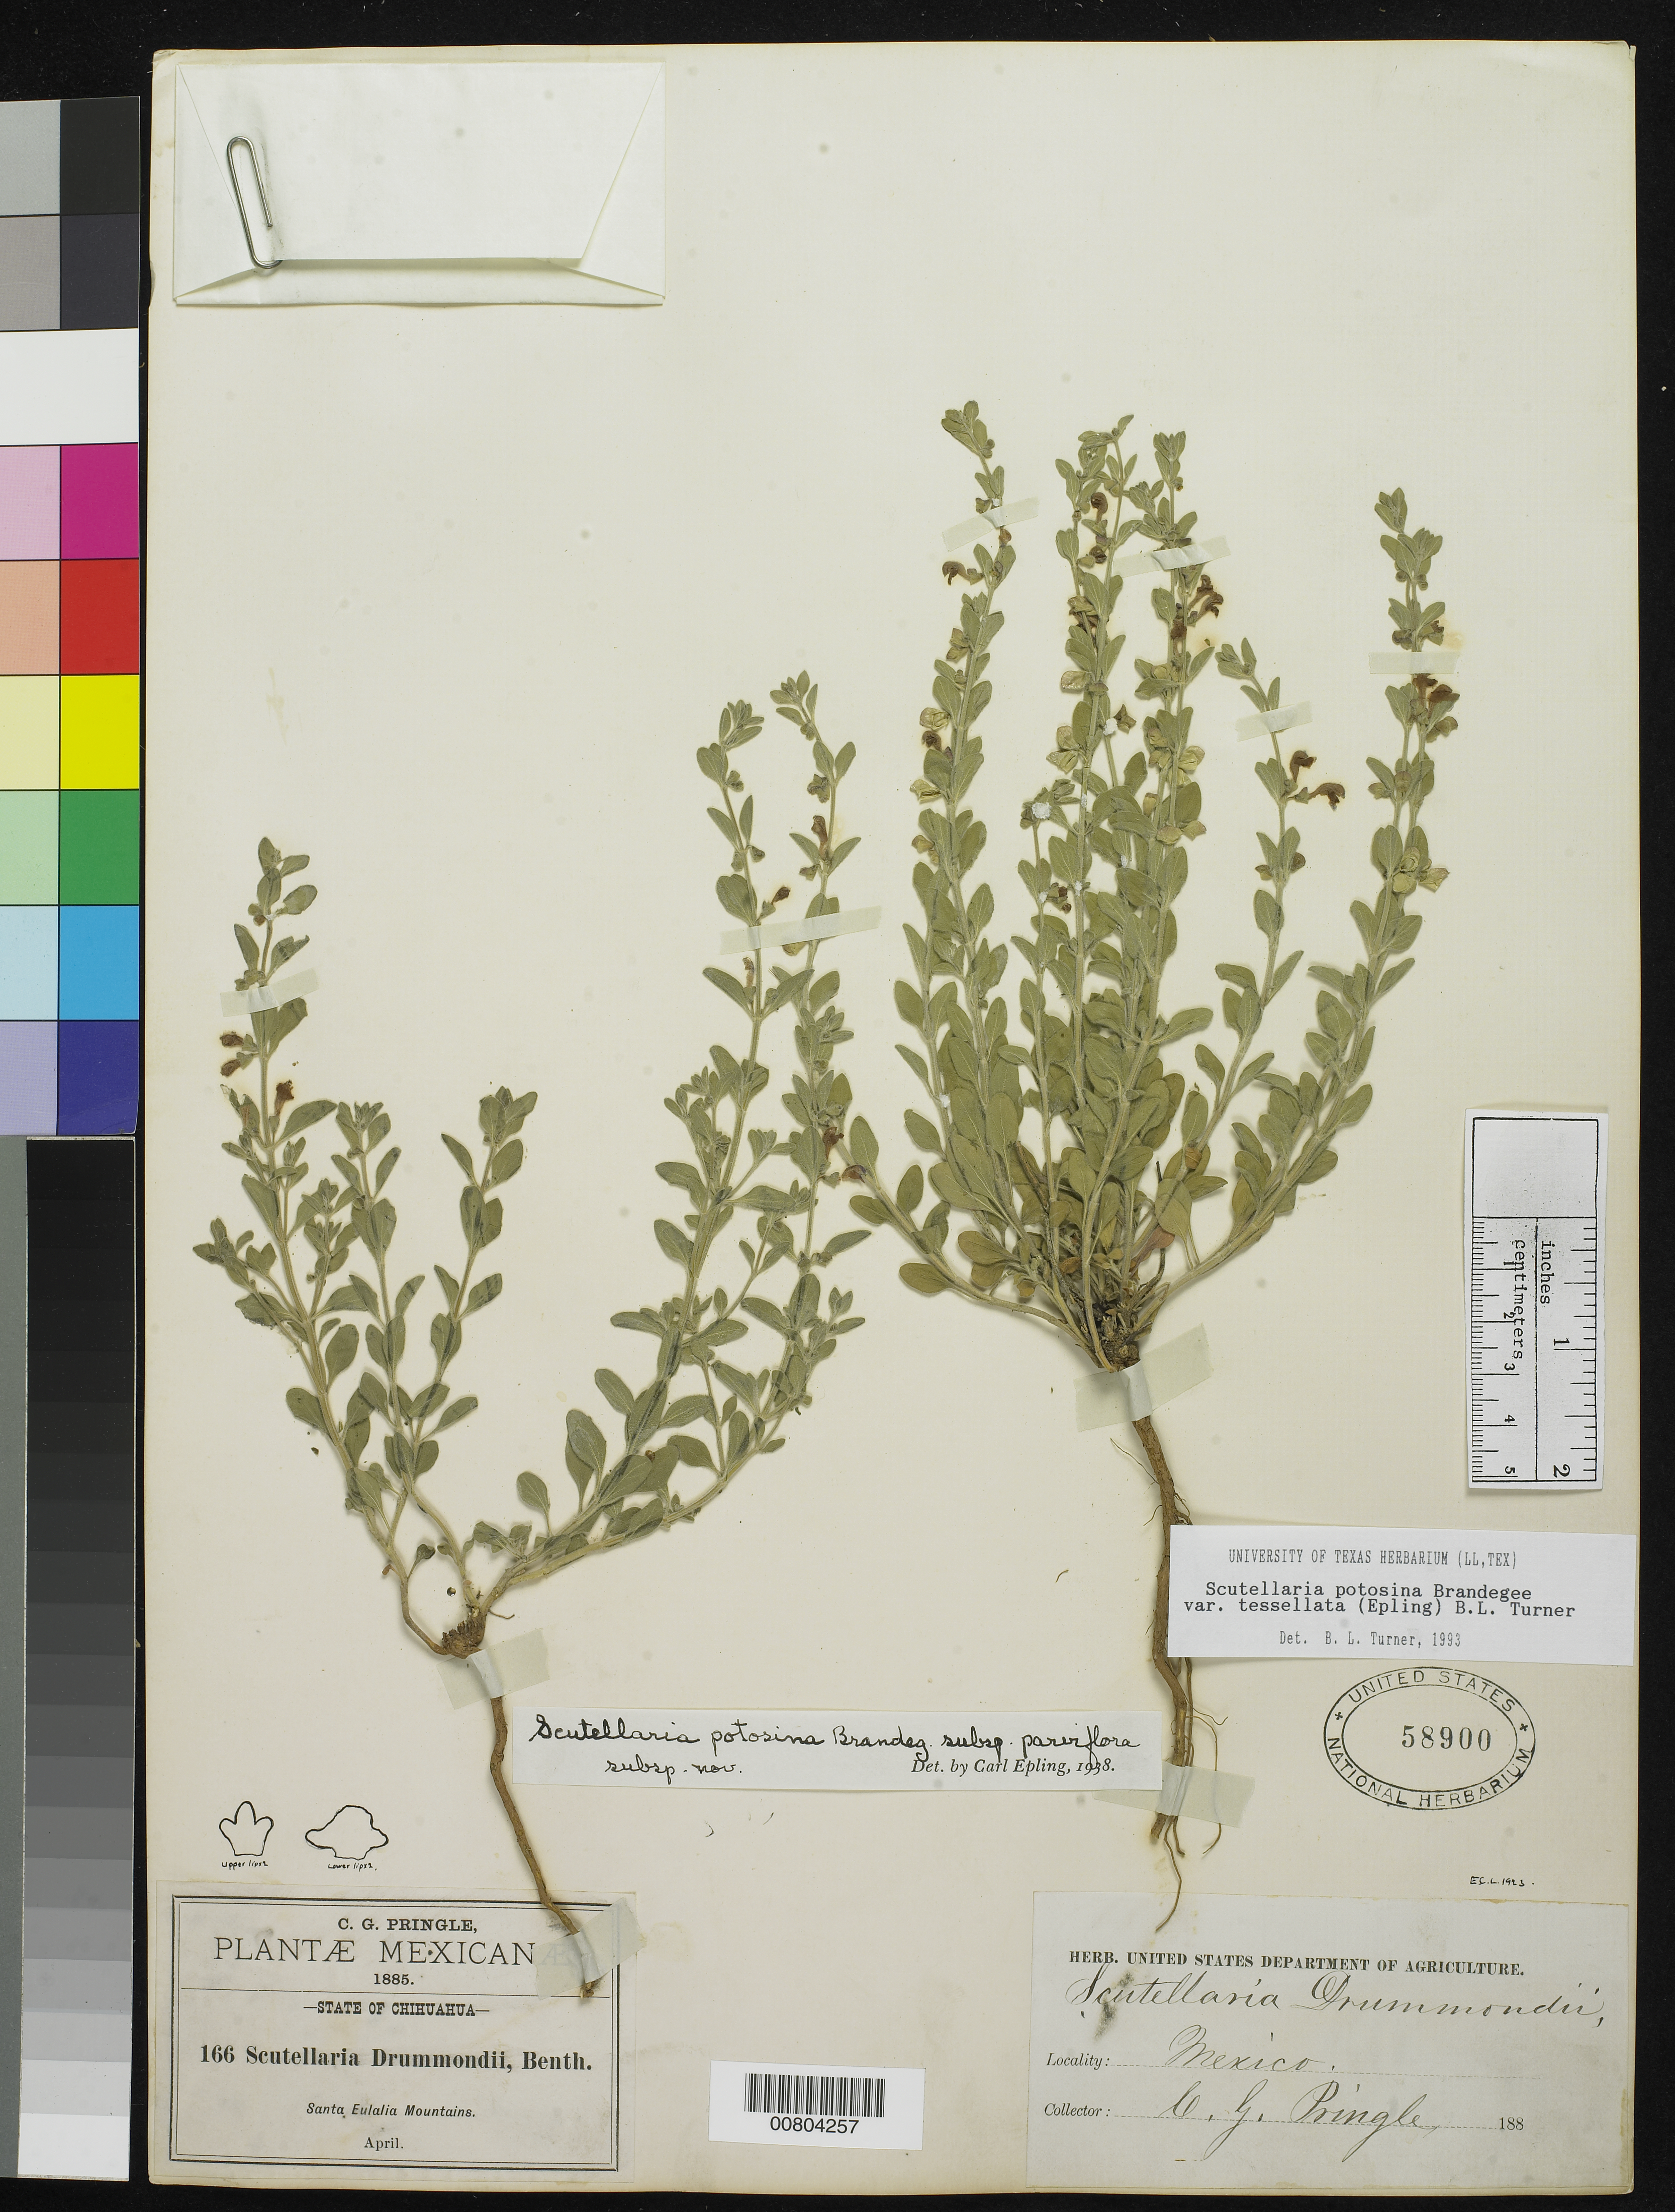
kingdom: Plantae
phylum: Tracheophyta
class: Magnoliopsida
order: Lamiales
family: Lamiaceae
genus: Scutellaria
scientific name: Scutellaria potosina var. tessellata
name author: Brandegee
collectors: C. G. Pringle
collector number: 166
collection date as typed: Apr 1885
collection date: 1885-04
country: Mexico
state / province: Chihuahua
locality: Santa Eulalia Mountains, Chihuahua.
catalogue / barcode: US 58900